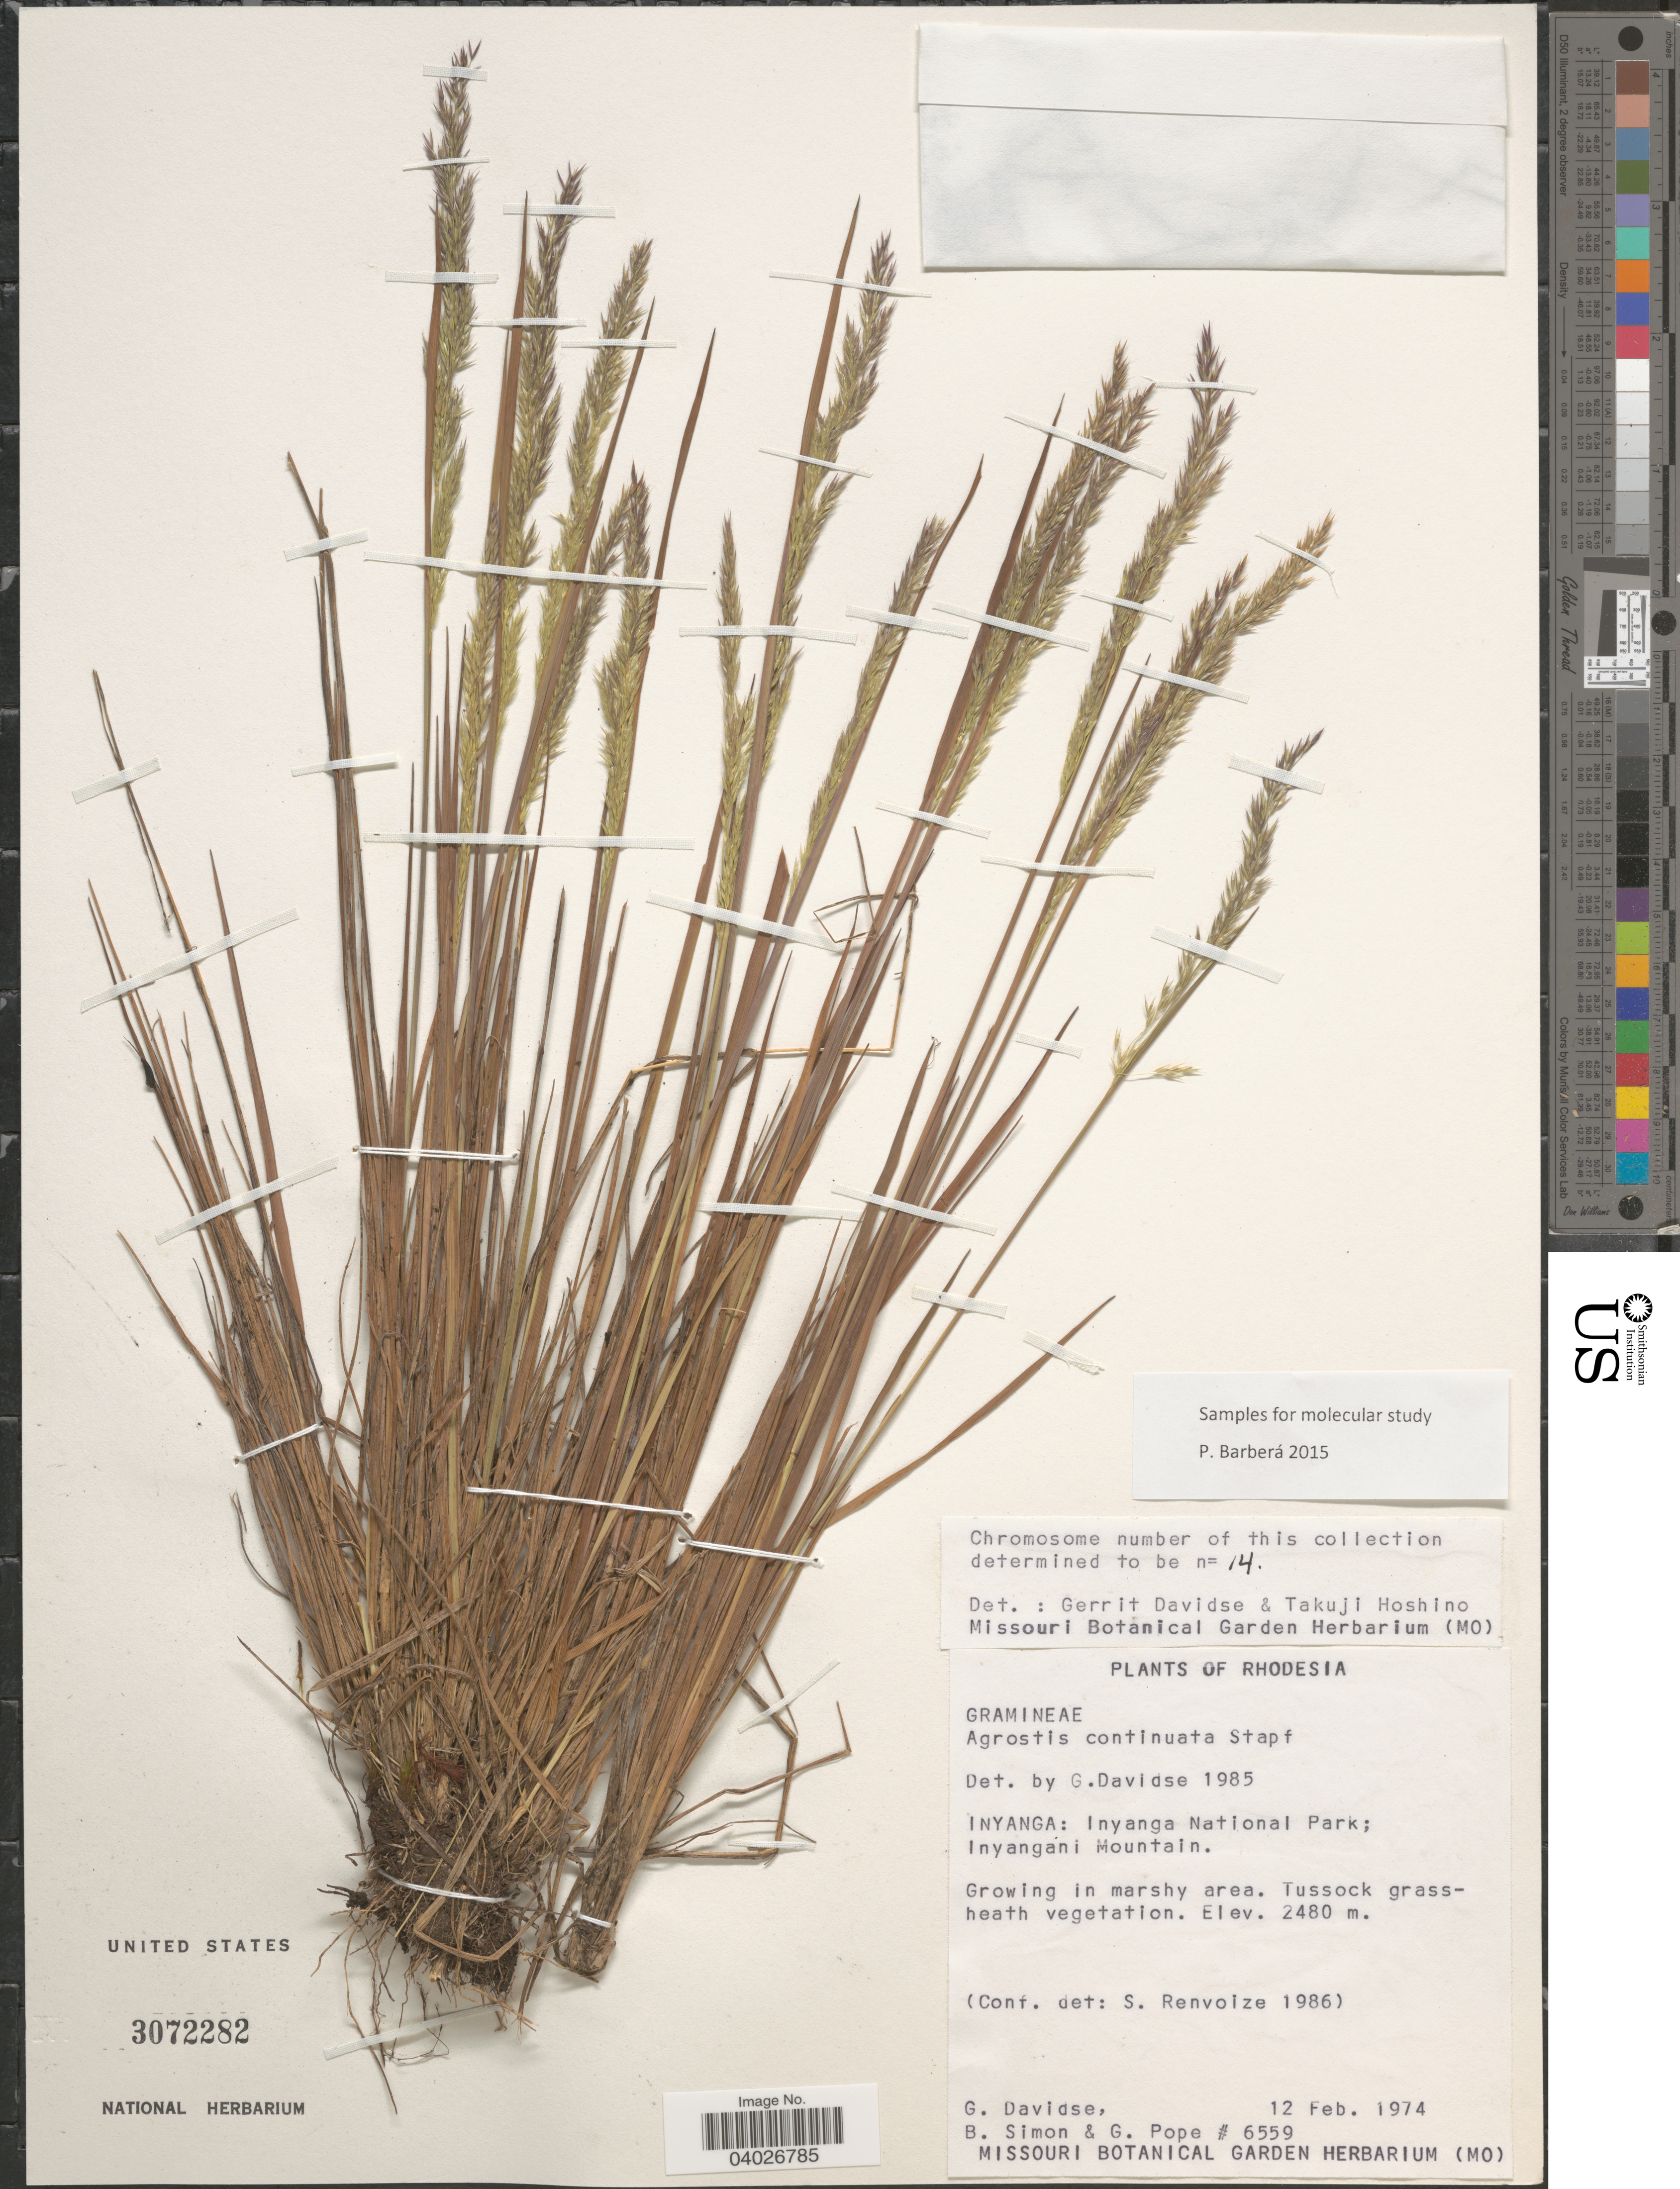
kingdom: Plantae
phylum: Tracheophyta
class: Liliopsida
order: Poales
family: Poaceae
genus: Agrostis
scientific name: Agrostis continuata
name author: Stapf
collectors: G. Davidse, B. Simon & G. Pope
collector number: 6559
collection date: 1974-02-12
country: Zimbabwe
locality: Rhodesia. Inyanga: Inyanga National Park; Inyangani Mountain.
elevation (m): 2480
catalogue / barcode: US 3072282